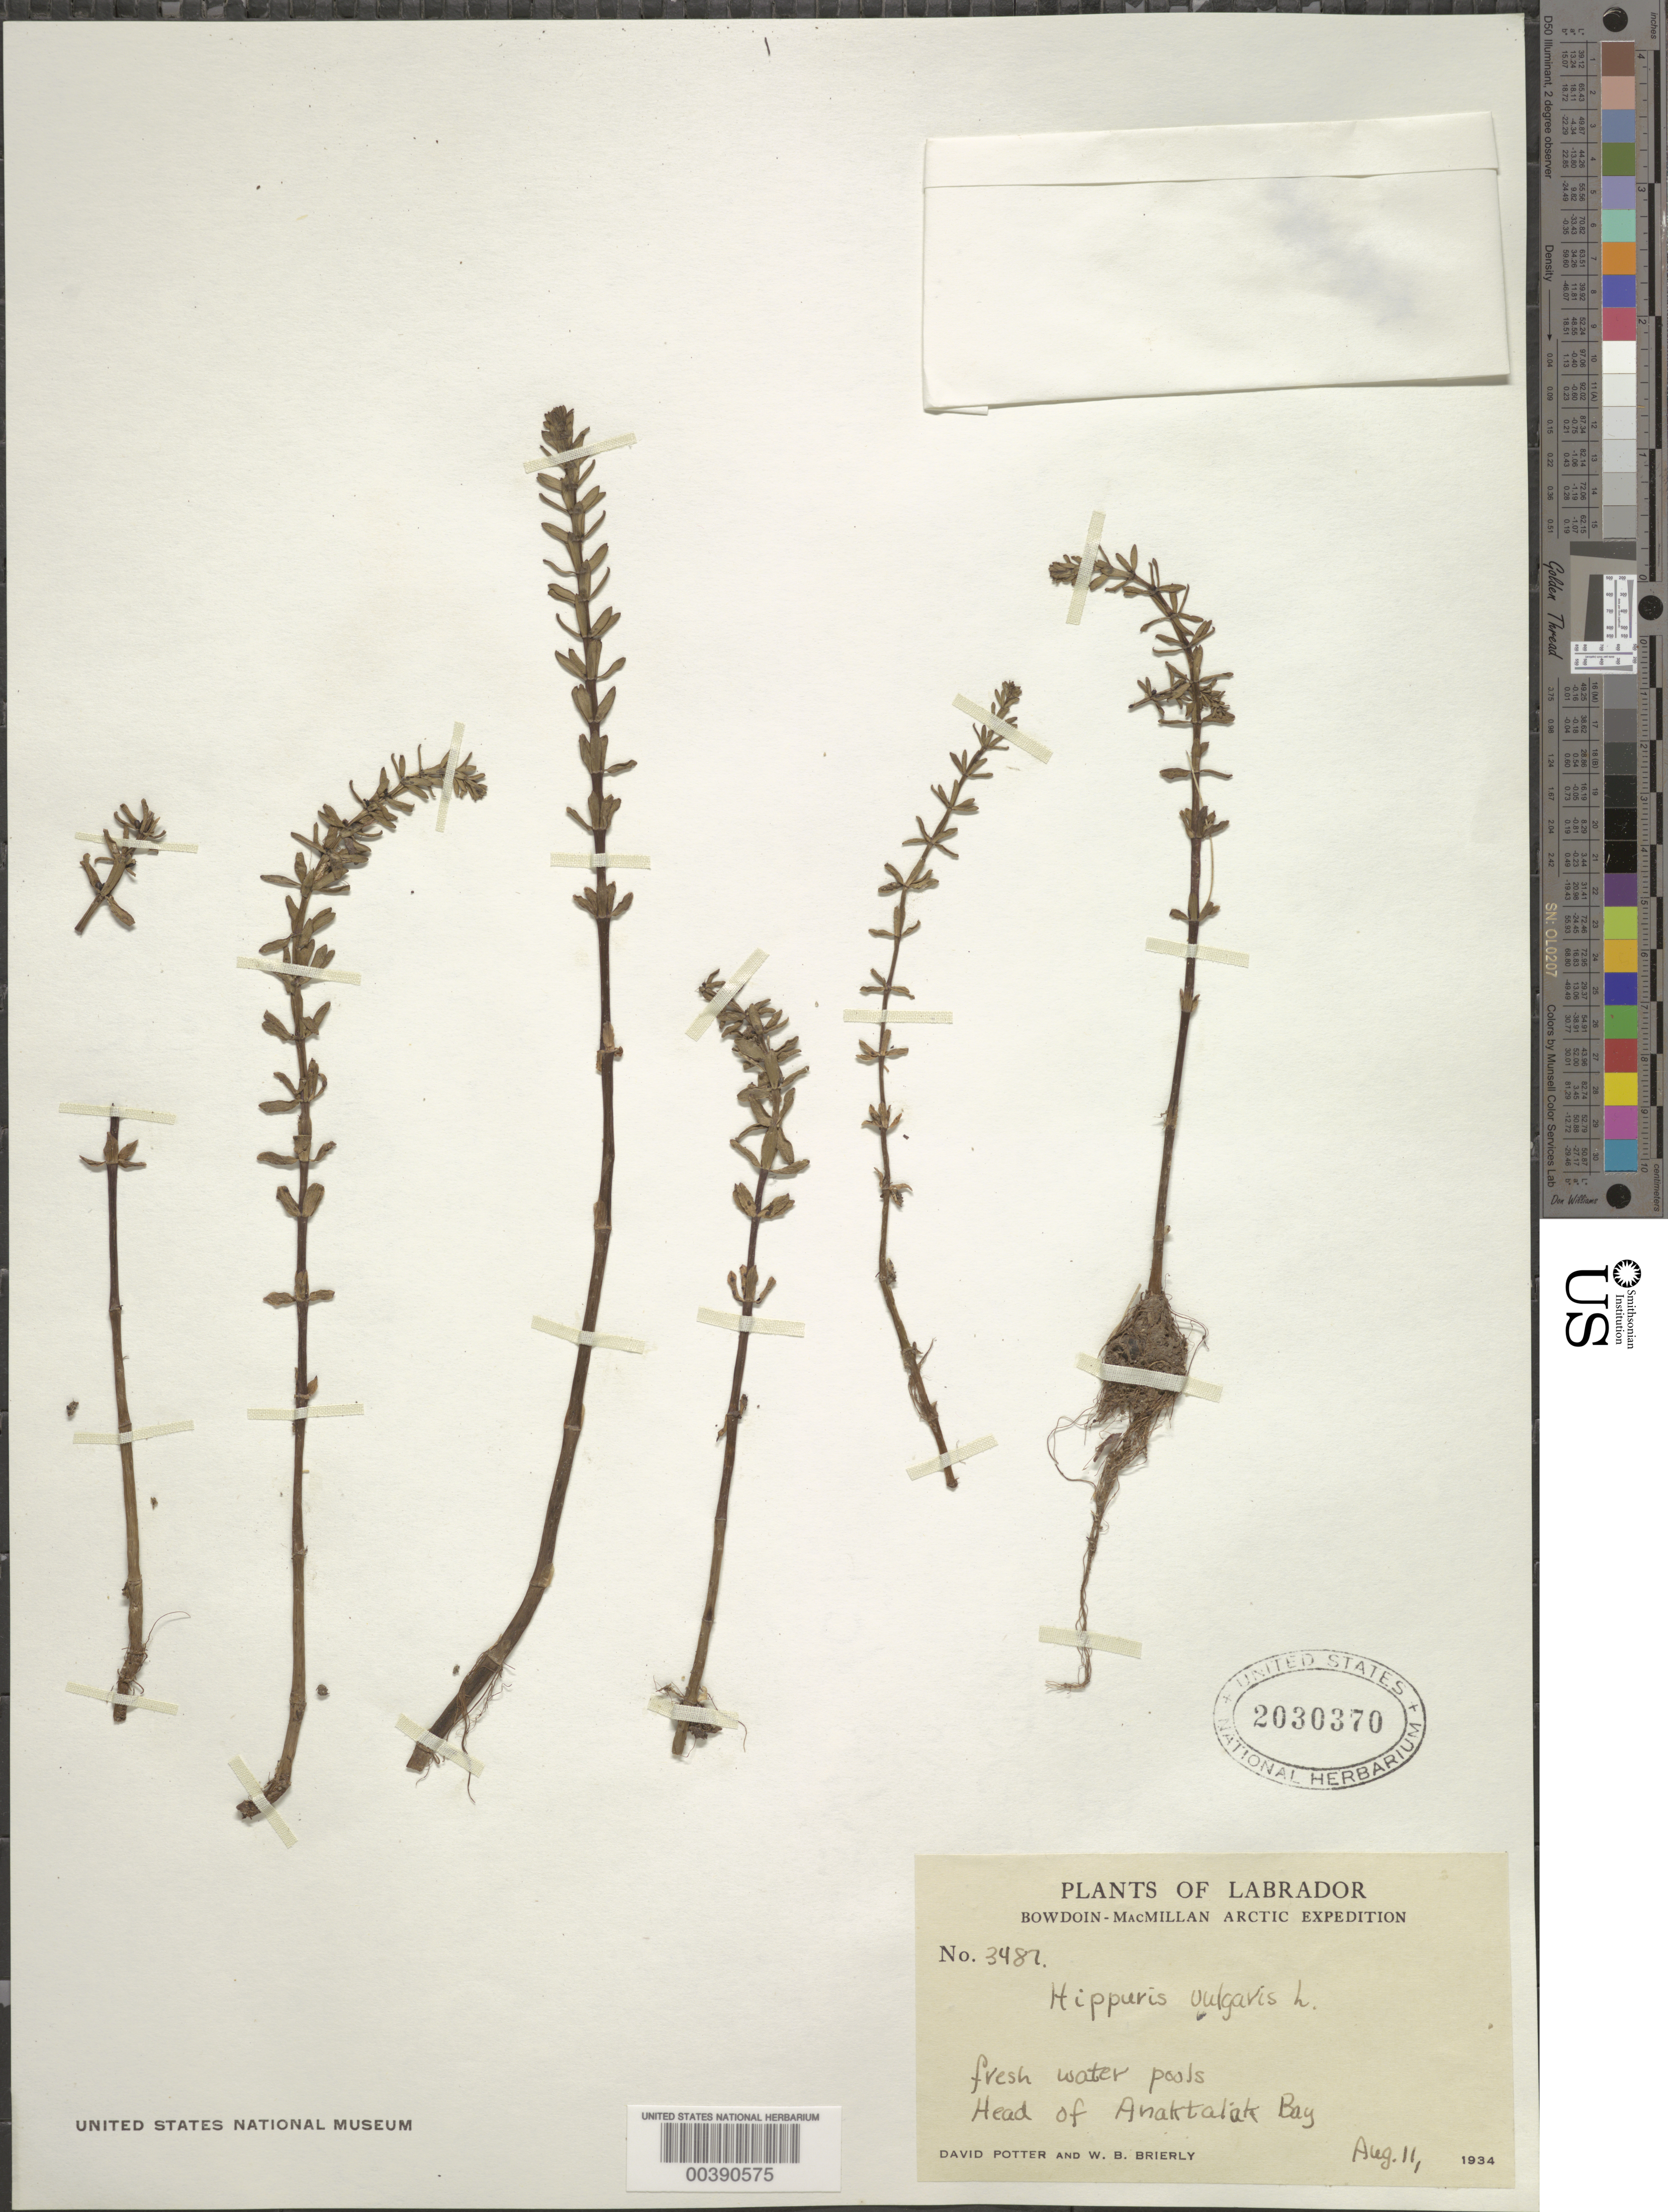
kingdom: Plantae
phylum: Tracheophyta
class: Magnoliopsida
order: Lamiales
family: Plantaginaceae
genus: Hippuris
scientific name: Hippuris vulgaris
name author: L.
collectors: D. Potter & W. Brierly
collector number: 3481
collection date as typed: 11 Aug 1937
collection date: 1937-08-11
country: Canada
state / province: Newfoundland and Labrador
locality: Labrador, head of anaktalak bay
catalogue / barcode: US 2030370